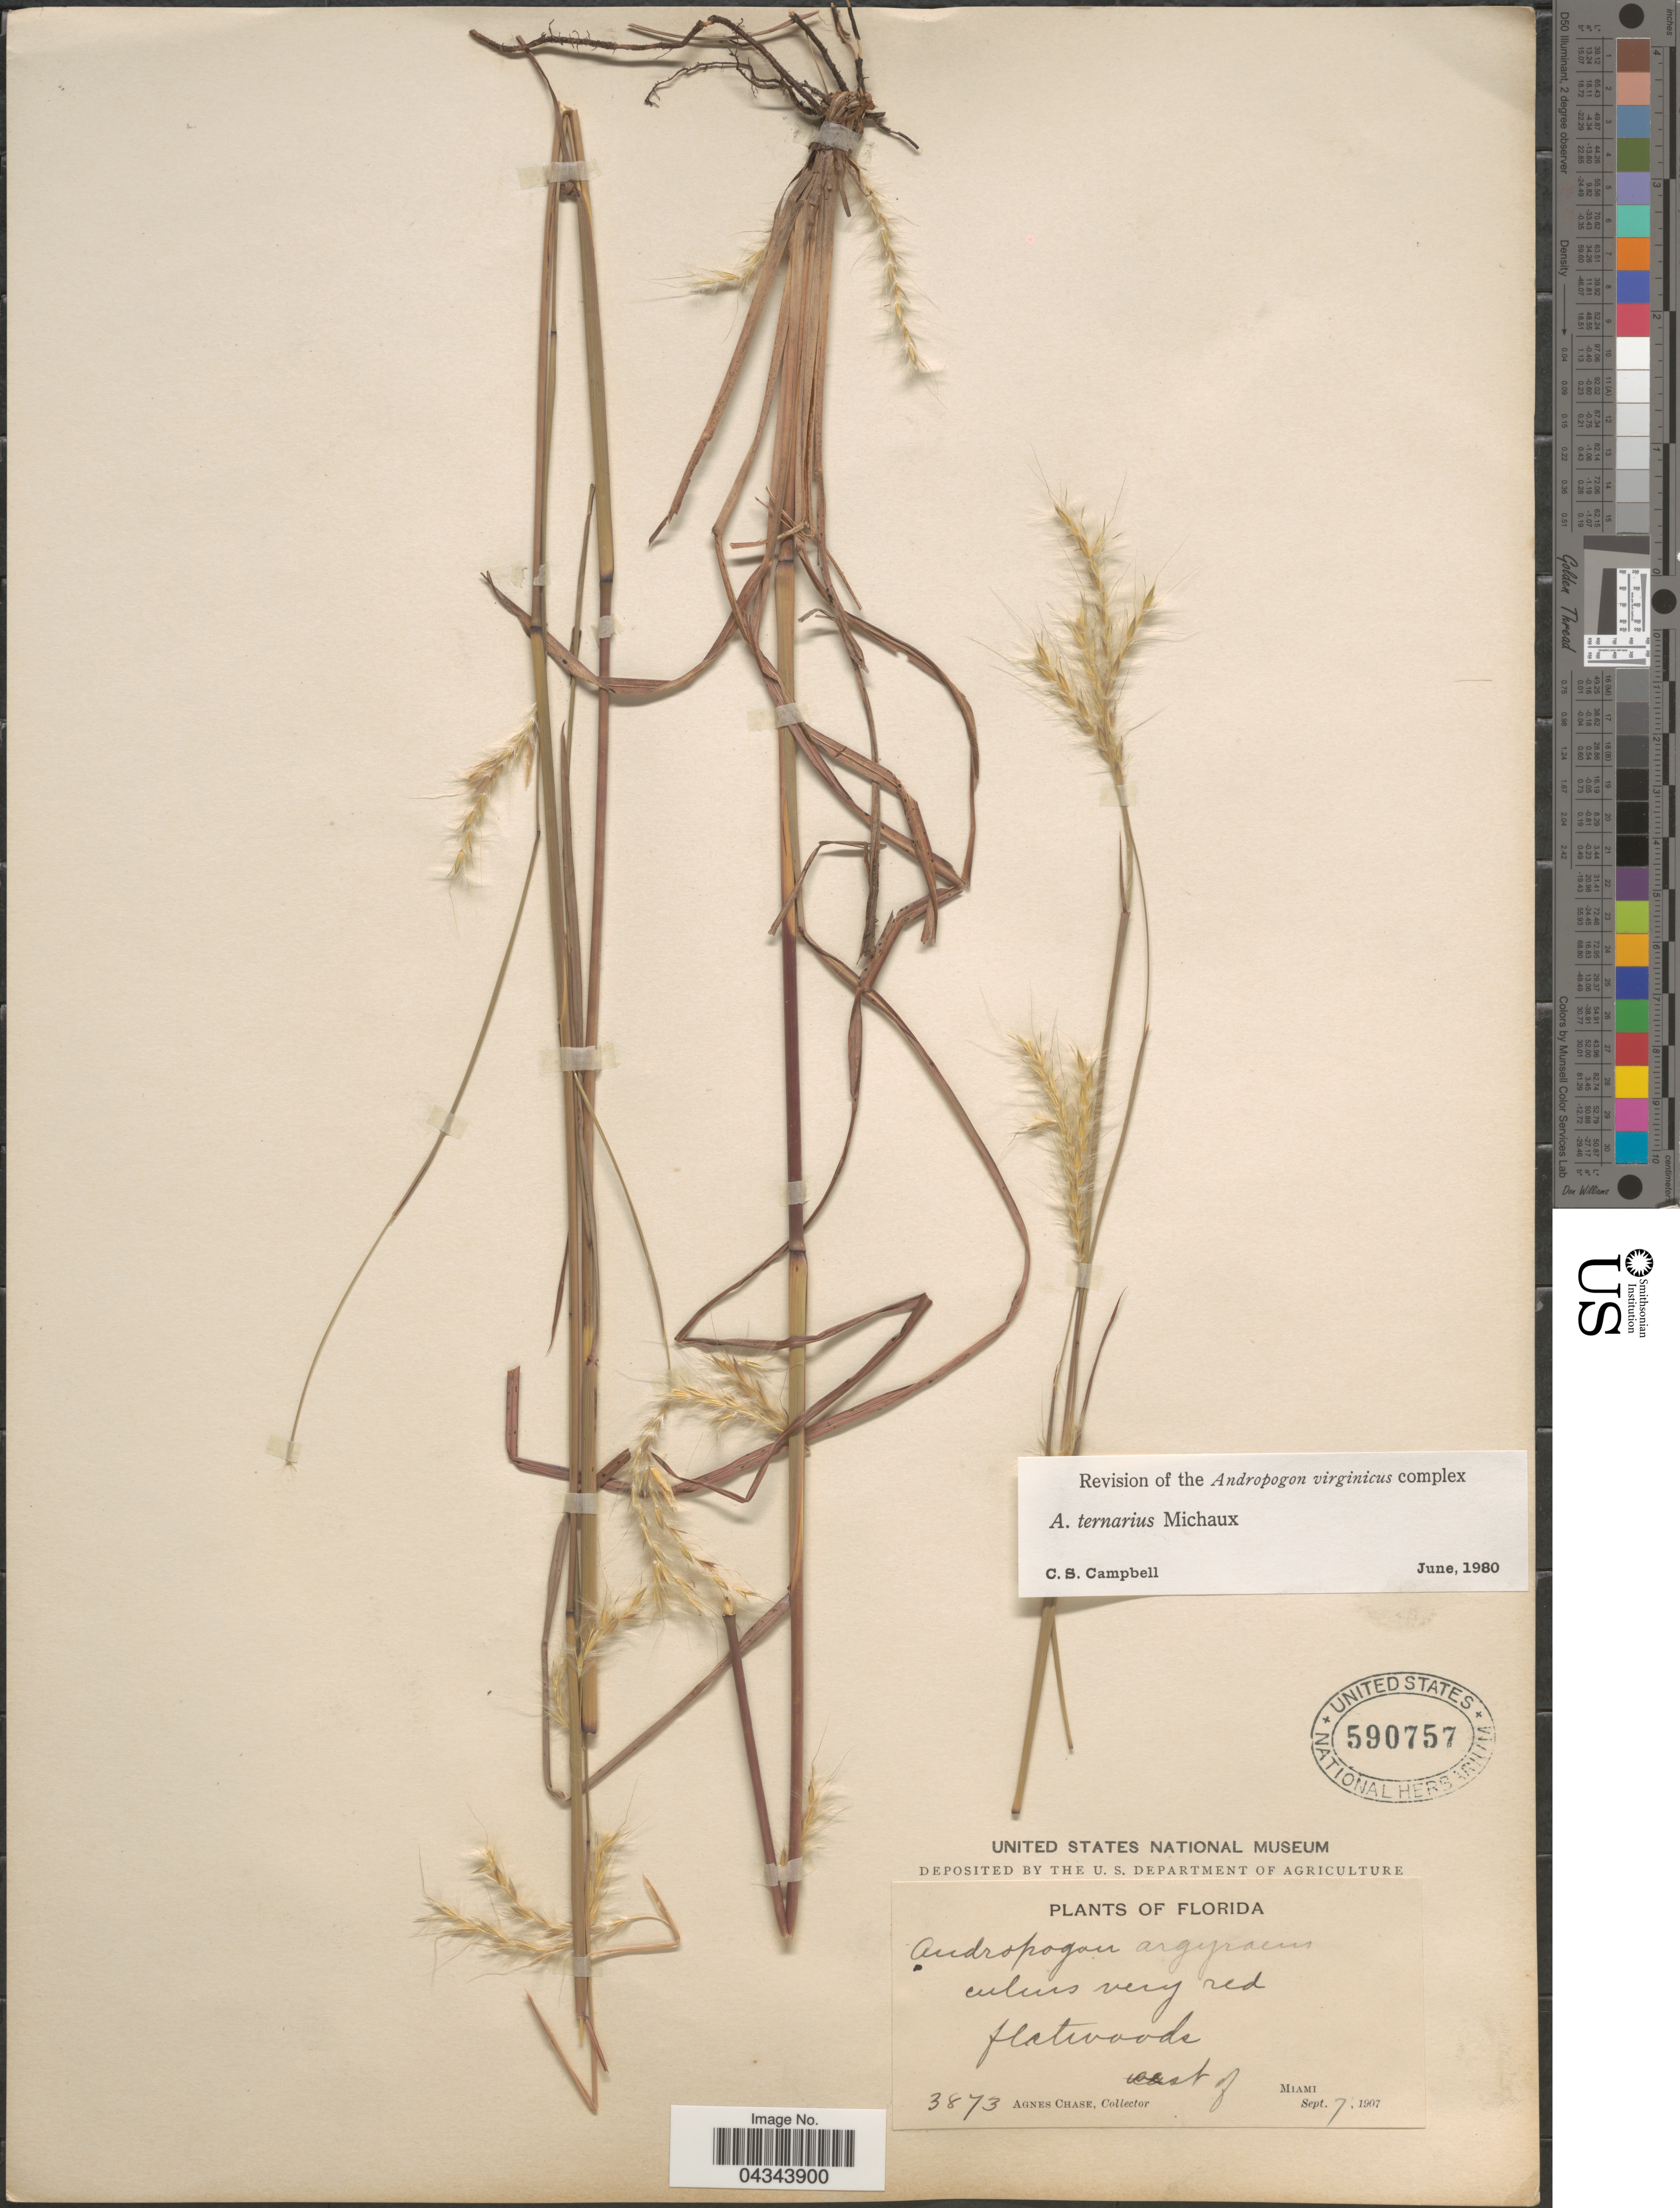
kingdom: Plantae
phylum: Tracheophyta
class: Liliopsida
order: Poales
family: Poaceae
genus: Andropogon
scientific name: Andropogon ternarius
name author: Michx.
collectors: A. Chase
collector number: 3873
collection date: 1907-09-07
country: United States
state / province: Florida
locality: Flatwoods. West of Miami.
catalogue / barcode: US 590757